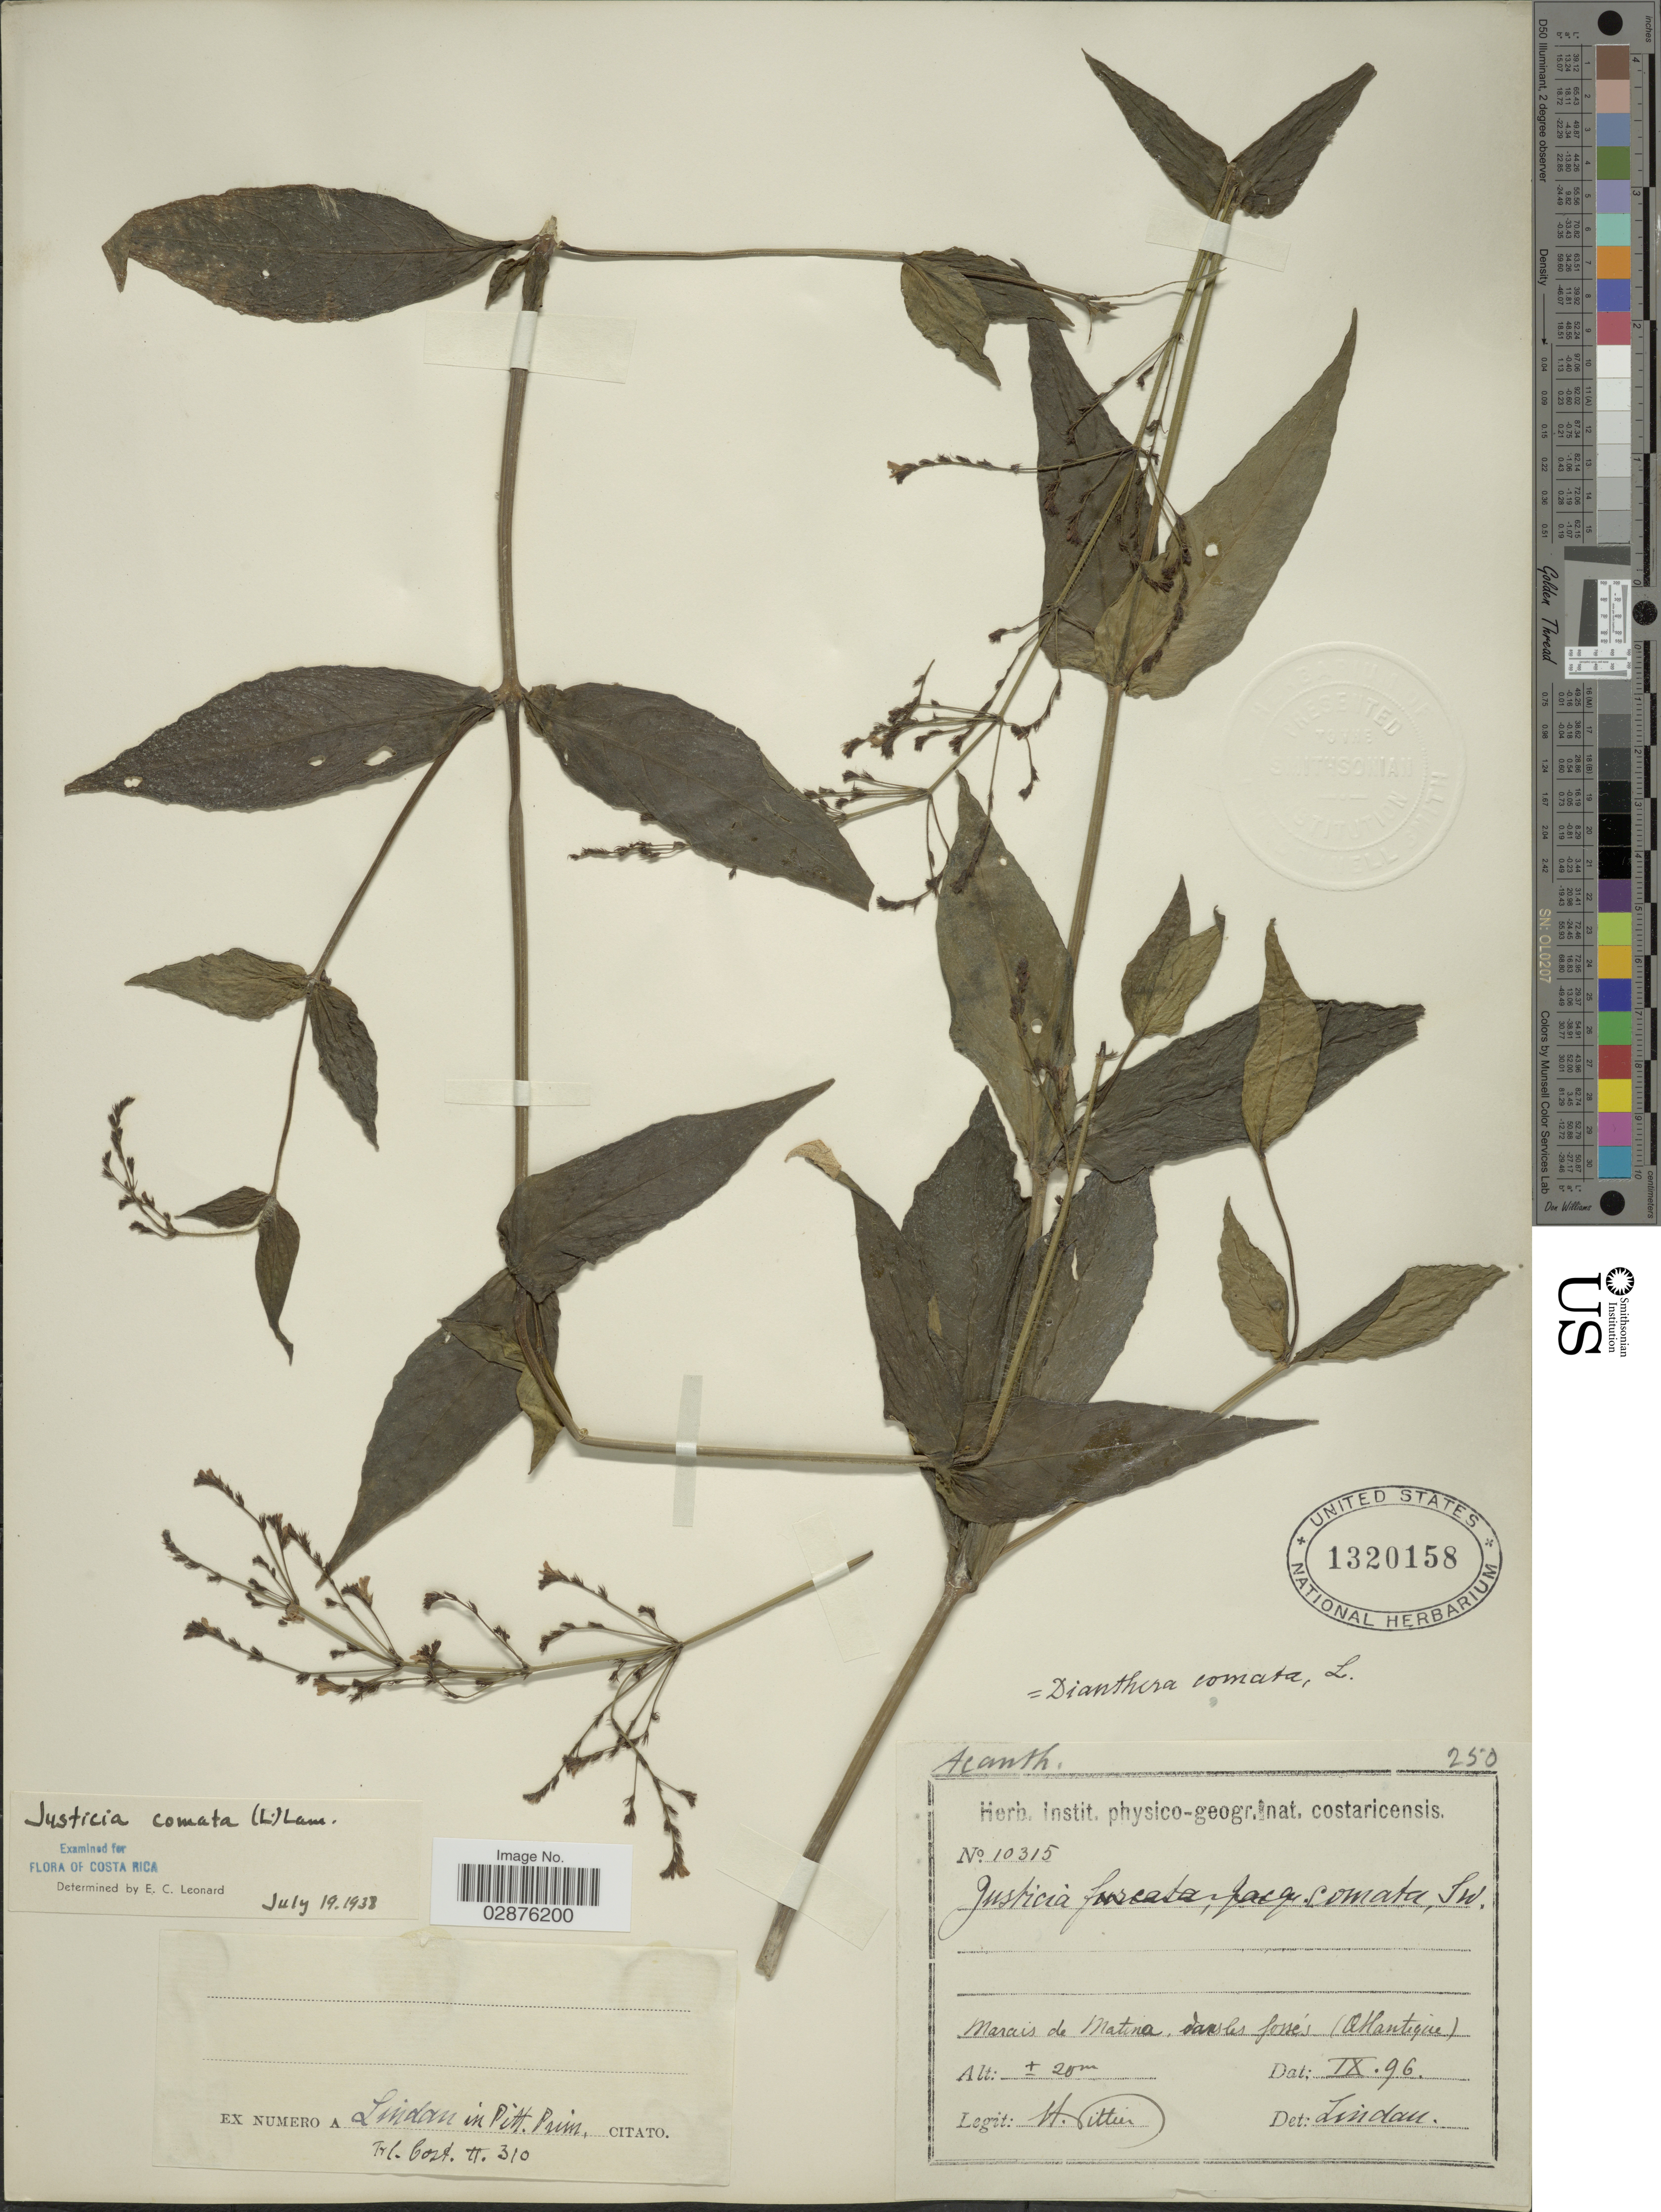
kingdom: Plantae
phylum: Tracheophyta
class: Magnoliopsida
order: Lamiales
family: Acanthaceae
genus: Justicia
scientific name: Justicia comata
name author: (L.) Lam.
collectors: H. F. Pittier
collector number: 250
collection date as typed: Transcribed d/m/y: /9/96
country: Costa Rica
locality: Marais de Matina dans les fossés (Atlantique).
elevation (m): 20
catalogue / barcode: US 1320158